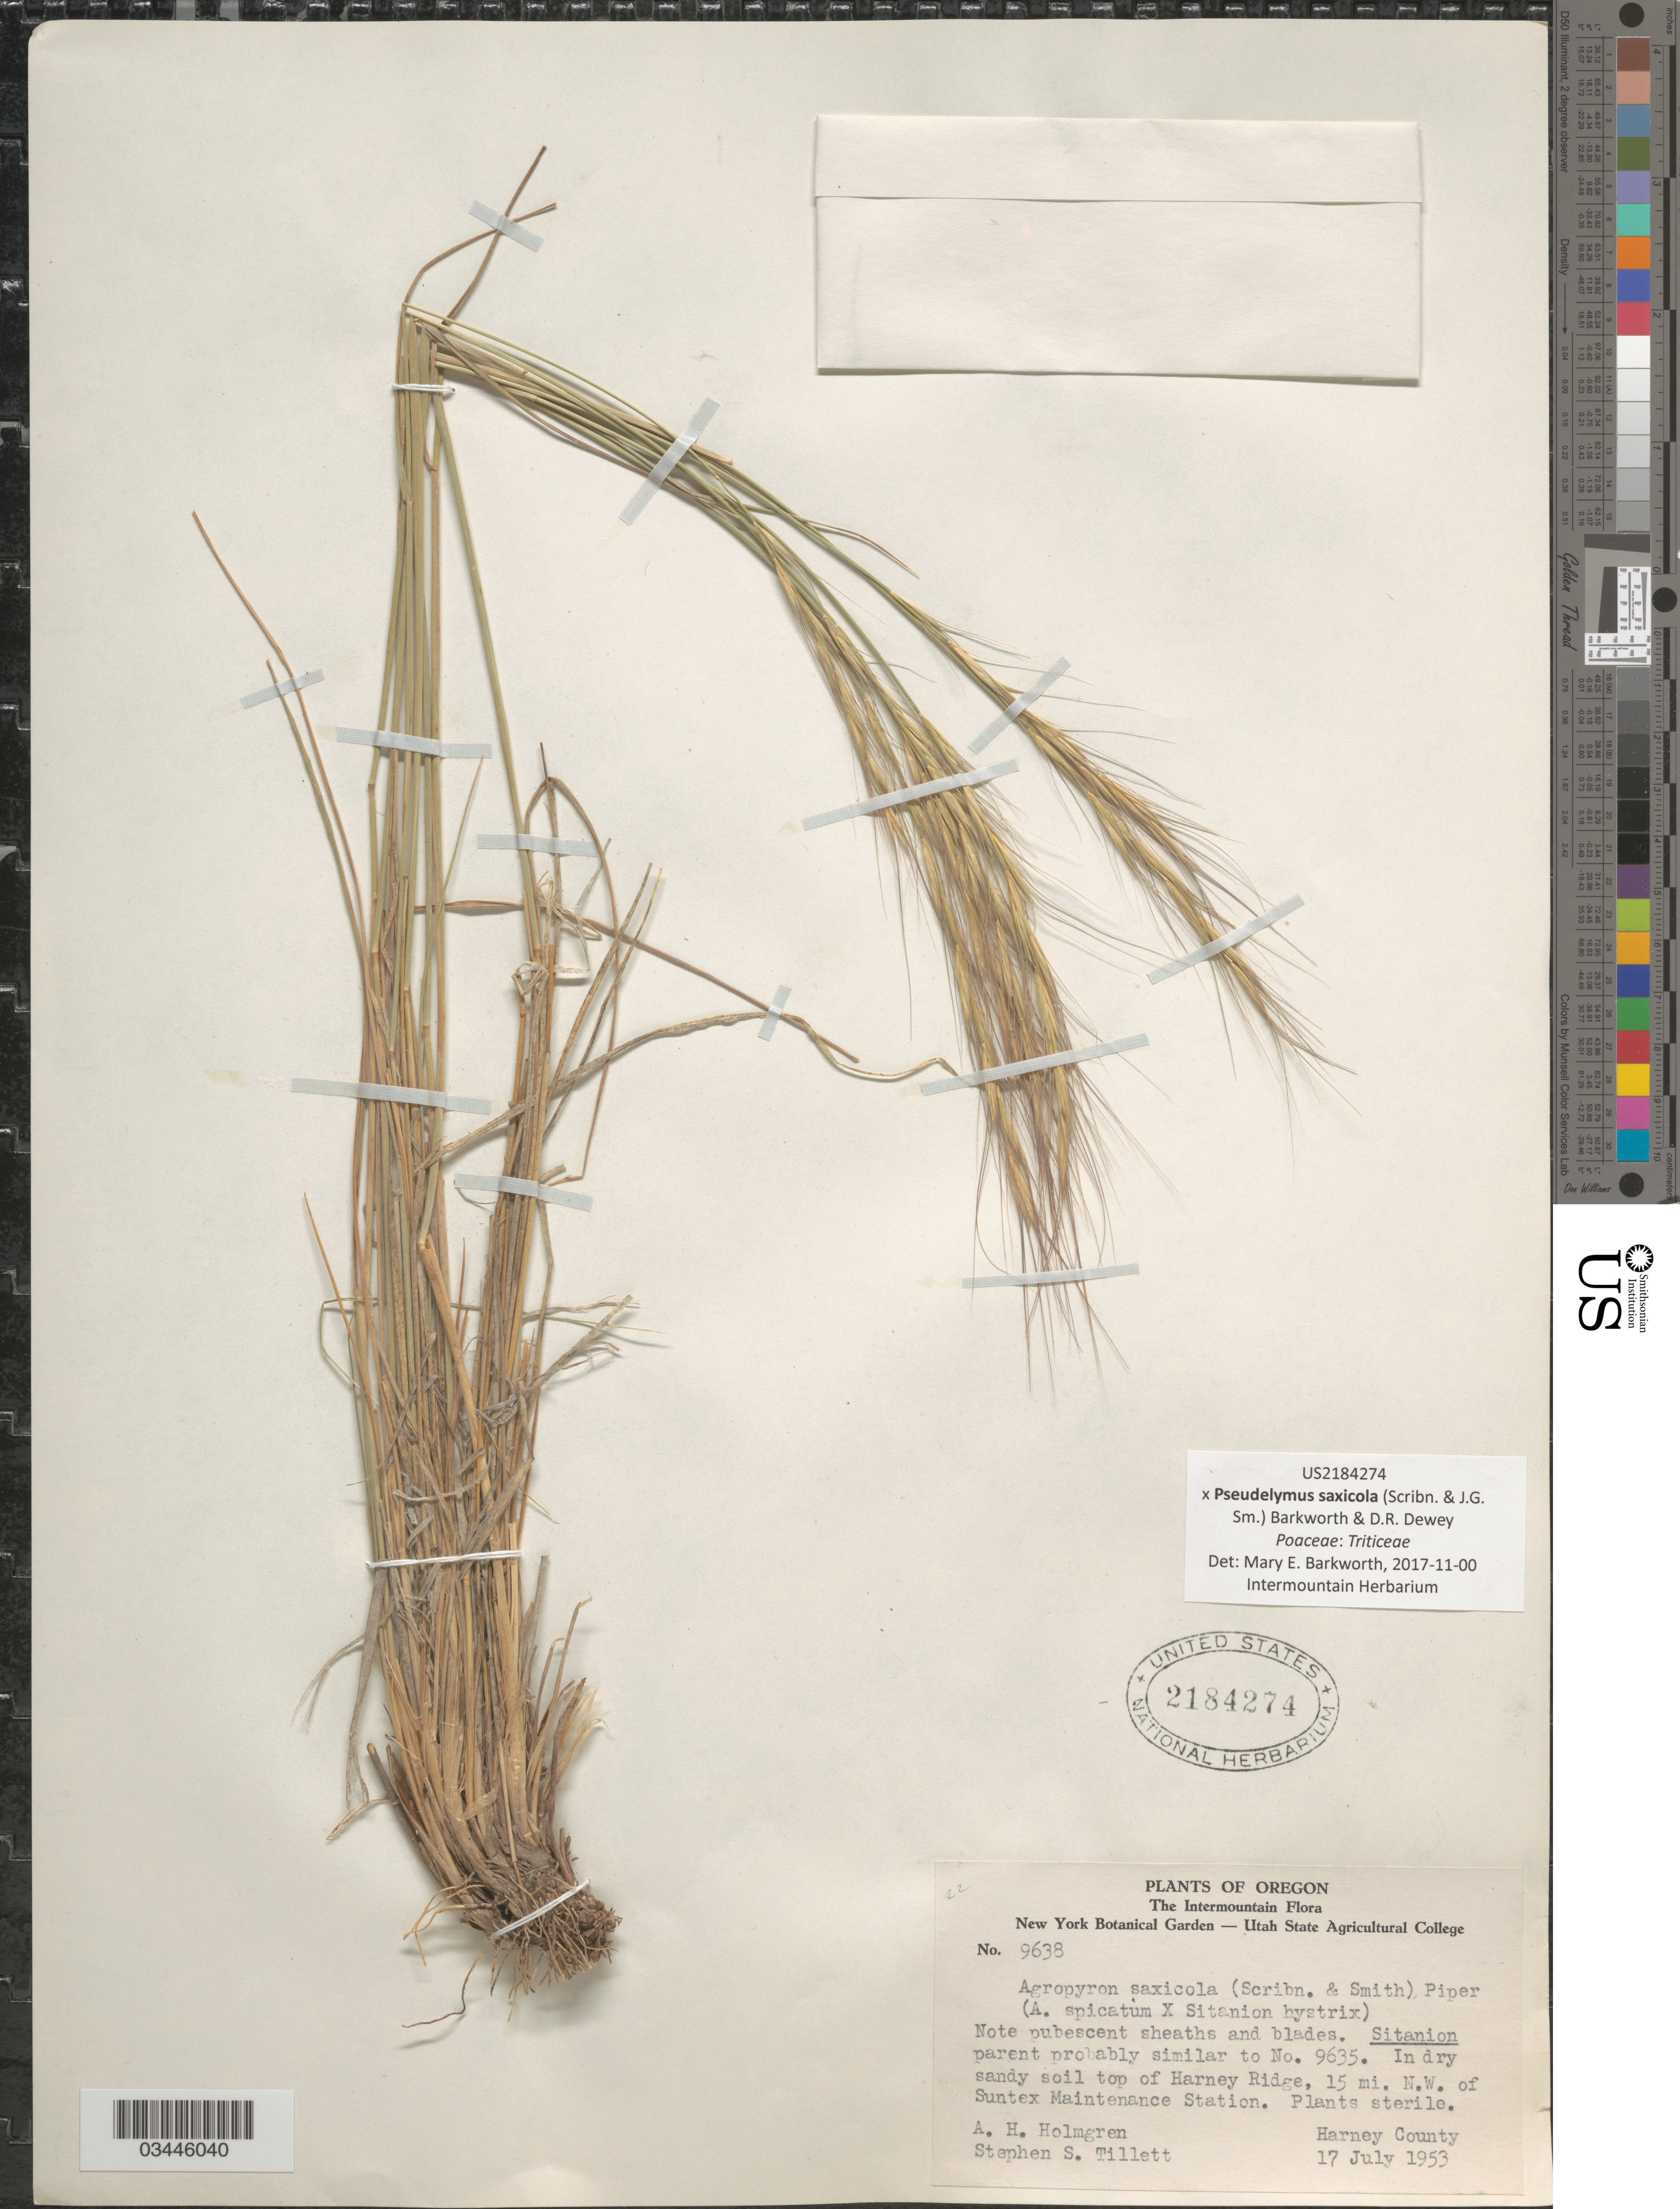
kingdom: Plantae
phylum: Tracheophyta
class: Liliopsida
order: Poales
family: Poaceae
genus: Pseudelymus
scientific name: x Pseudelymus saxicola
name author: (Scribn. & J.G. Sm.) Barkworth & Dewey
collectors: A. H. Holmgren & S. S. Tillett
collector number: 9638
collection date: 1953-07-17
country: United States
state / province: Oregon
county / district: Harney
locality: The Intermountain. In dry sandy soil top of Harney Ridge, 15 mi. N.W. of Suntex Maintenance Station. Harney County.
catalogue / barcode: US 2184274